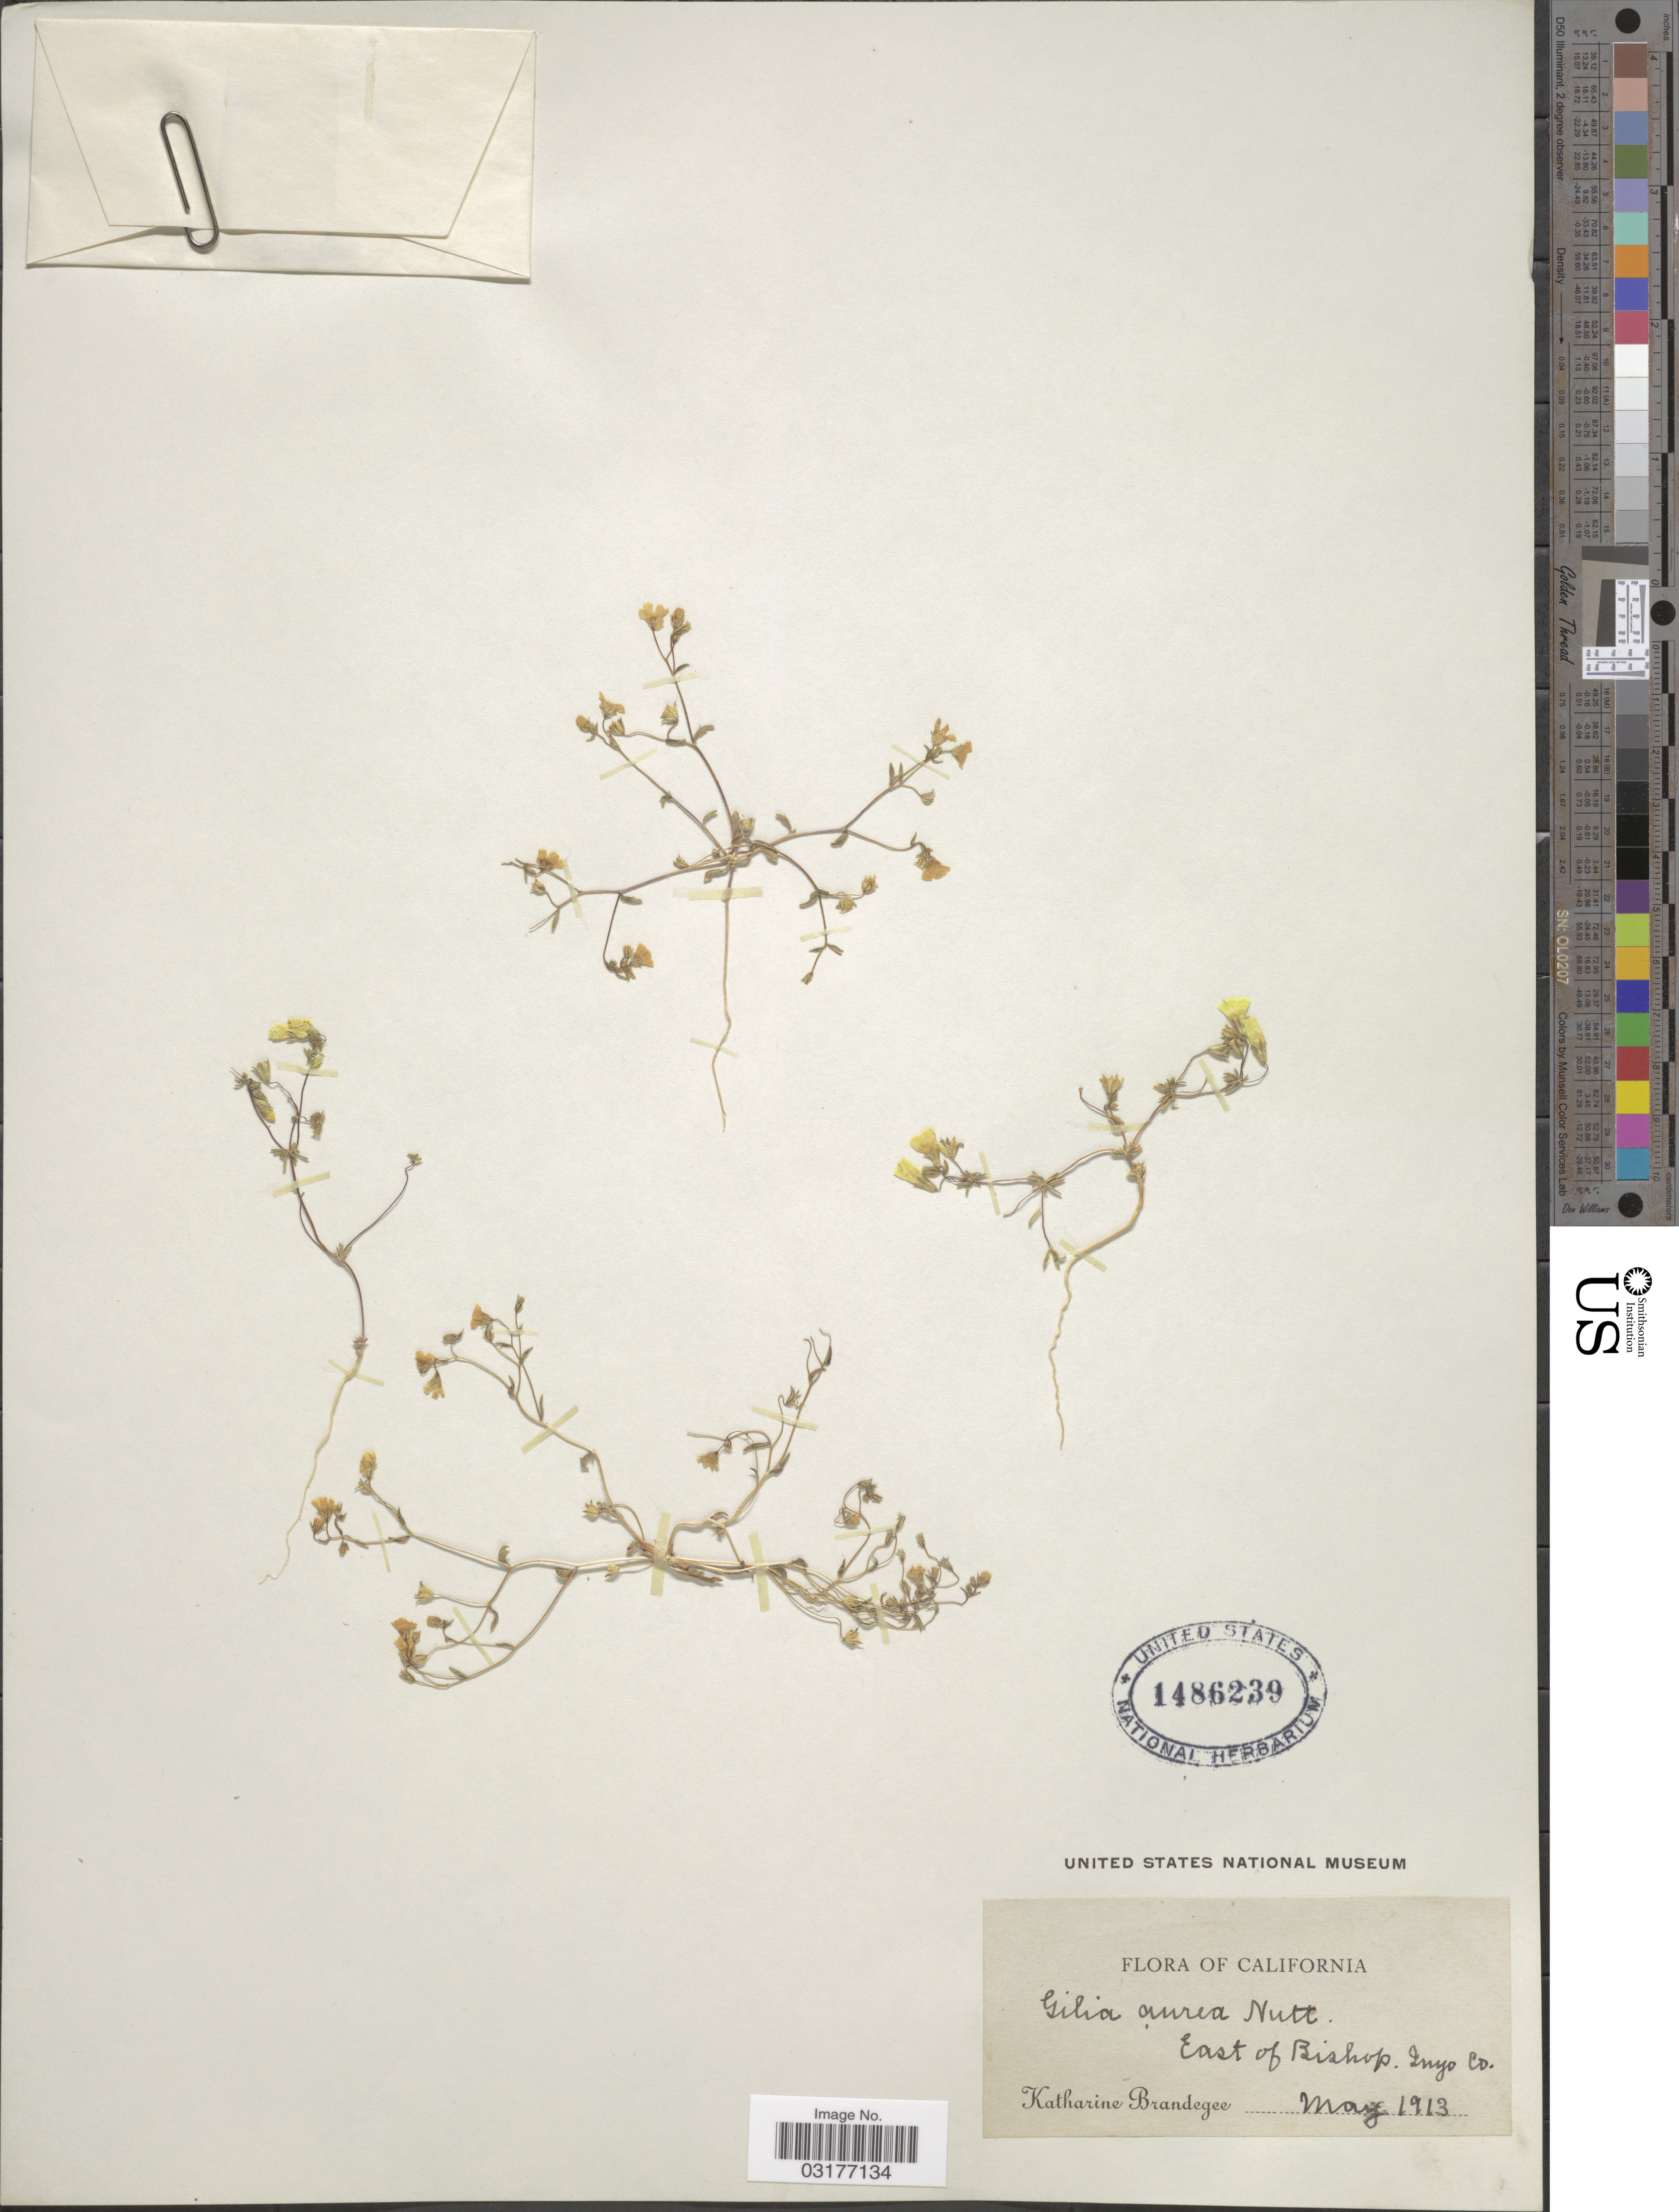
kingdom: Plantae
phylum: Tracheophyta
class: Magnoliopsida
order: Ericales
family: Polemoniaceae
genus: Leptosiphon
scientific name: Leptosiphon chrysanthus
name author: J.M. Porter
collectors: M. K. Brandegee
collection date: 1913-05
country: United States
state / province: California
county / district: Inyo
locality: East of Bishop. Inyo Co.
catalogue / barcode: US 1486239